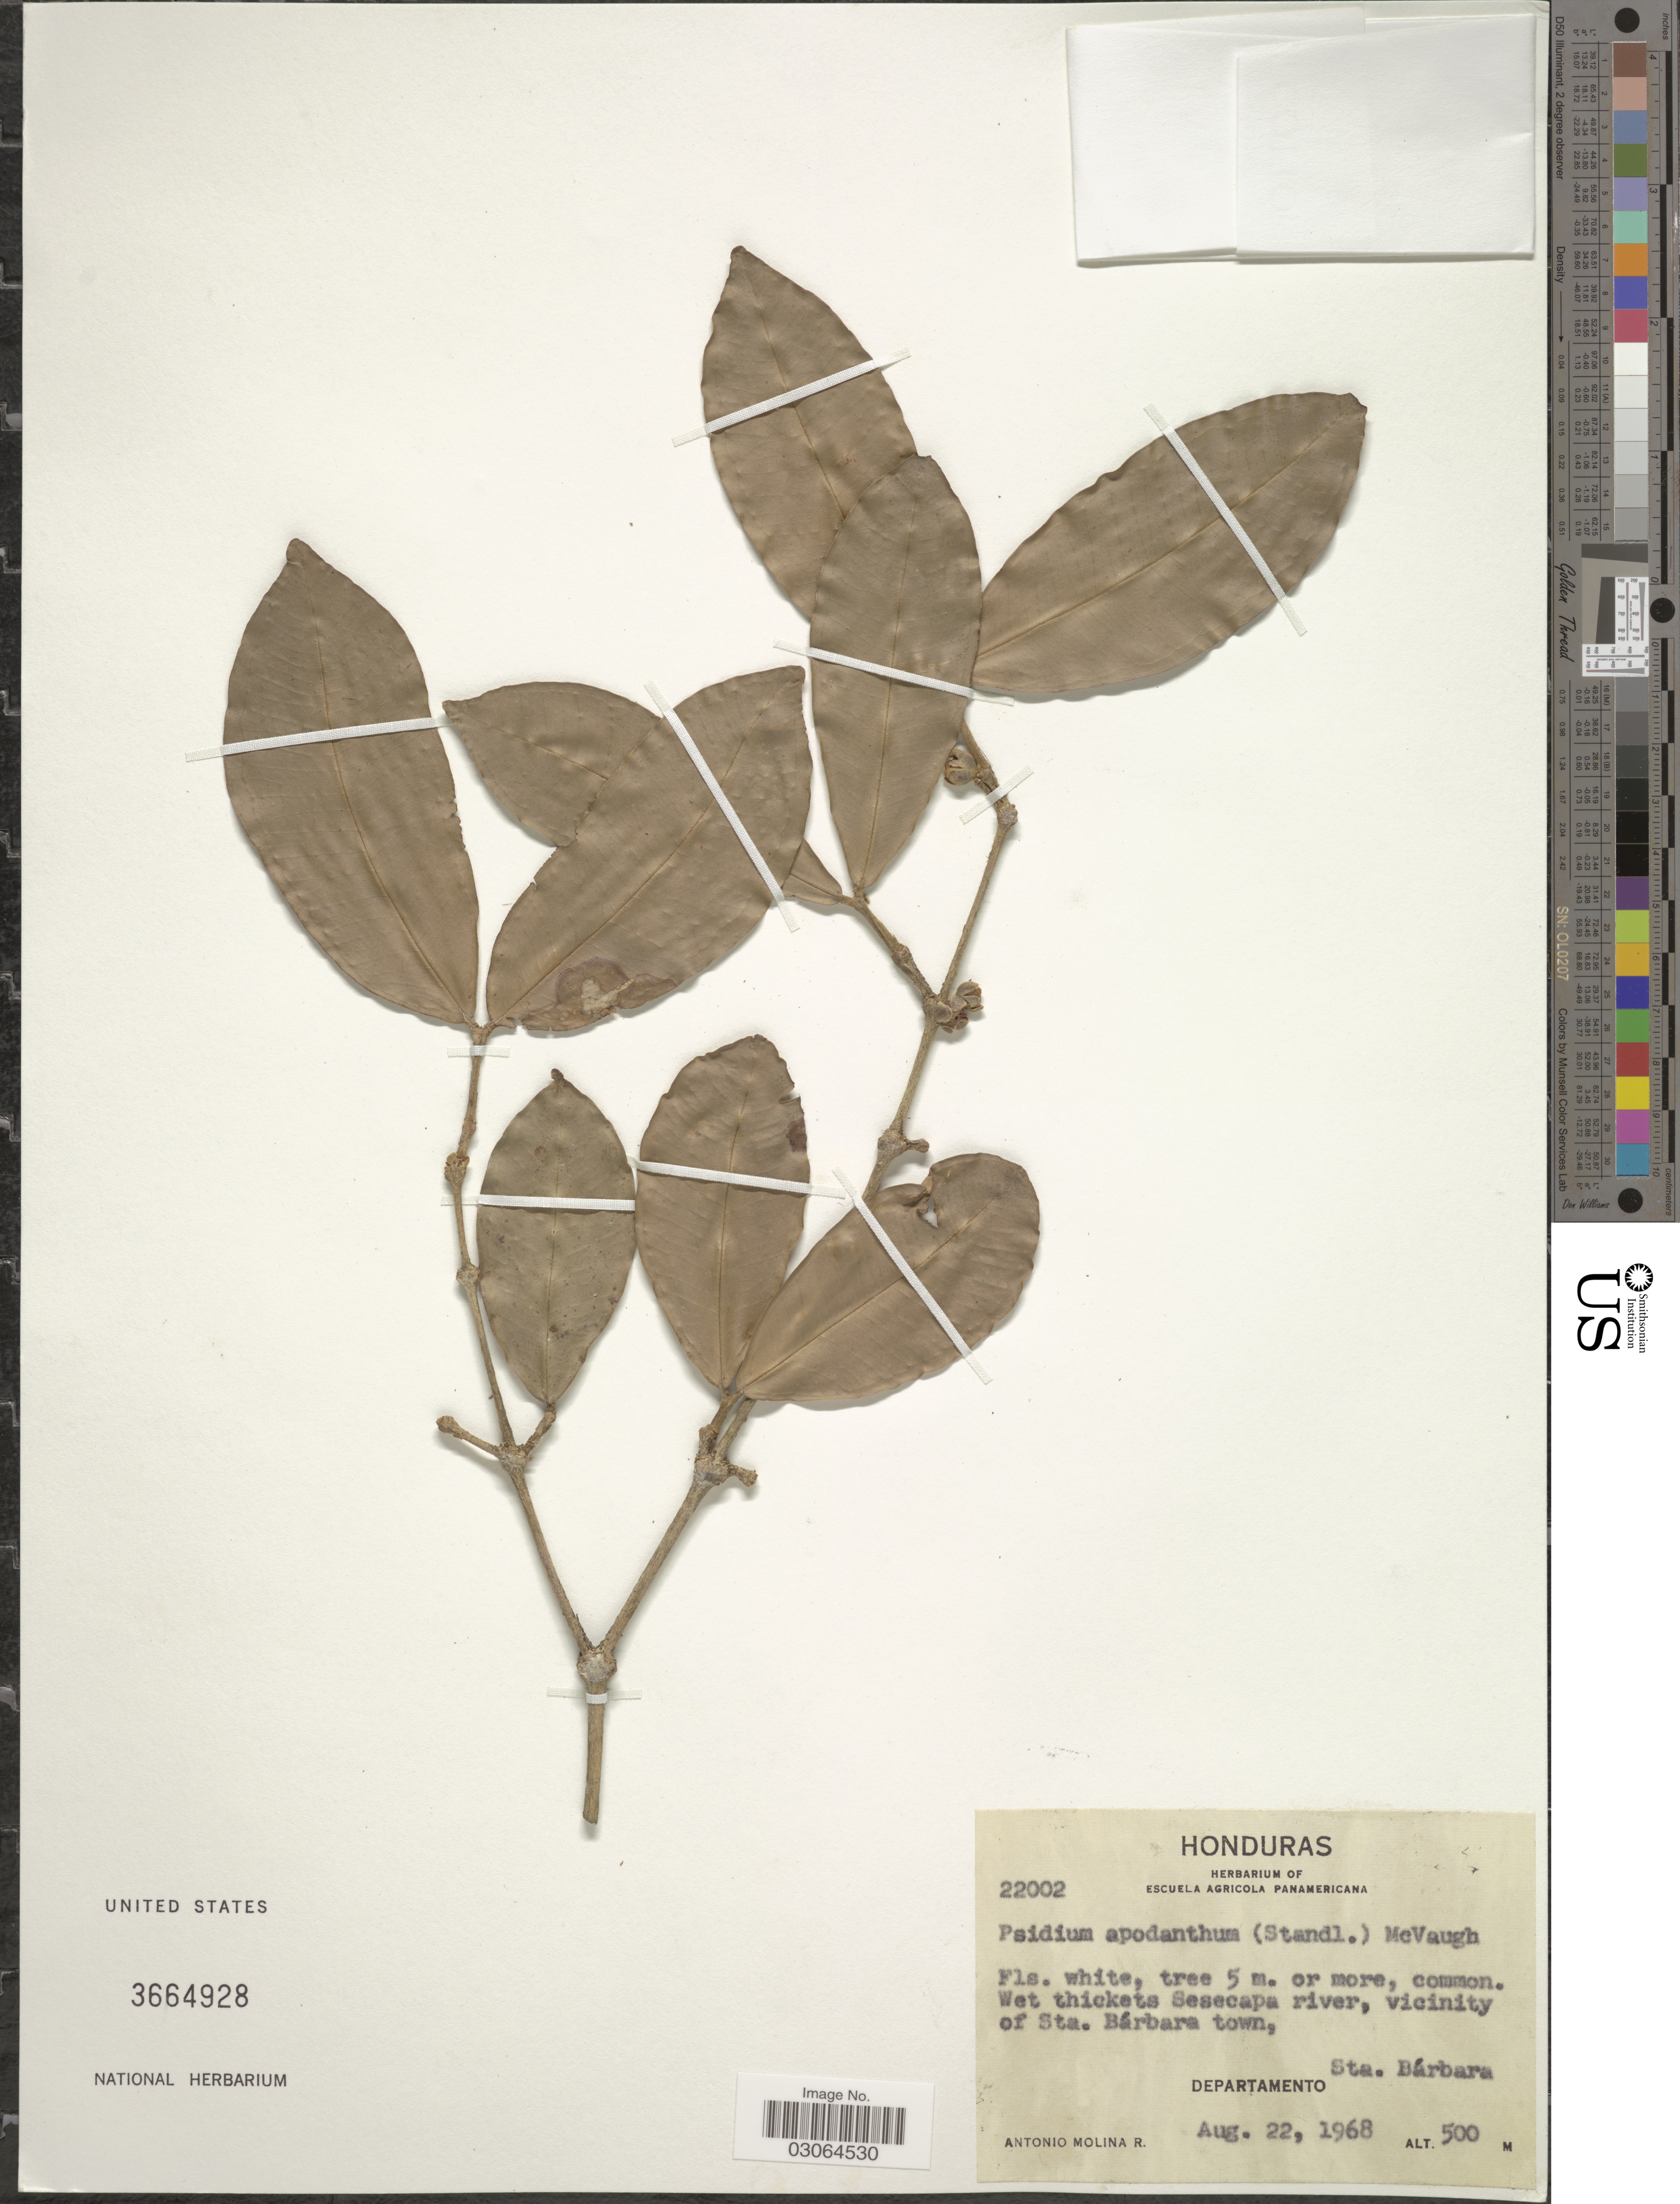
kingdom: Plantae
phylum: Tracheophyta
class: Magnoliopsida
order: Myrtales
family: Myrtaceae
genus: Psidium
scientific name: Psidium apodanthum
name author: (Standl.) McVaugh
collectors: A. Molina R.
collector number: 22002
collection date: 1968-08-22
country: Honduras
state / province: Santa Bárbara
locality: Wet thickets Sesecapa river, vicinity of Sta. Bárbara town, Departamento Sta. Bárbara.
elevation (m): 500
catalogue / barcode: US 3664928